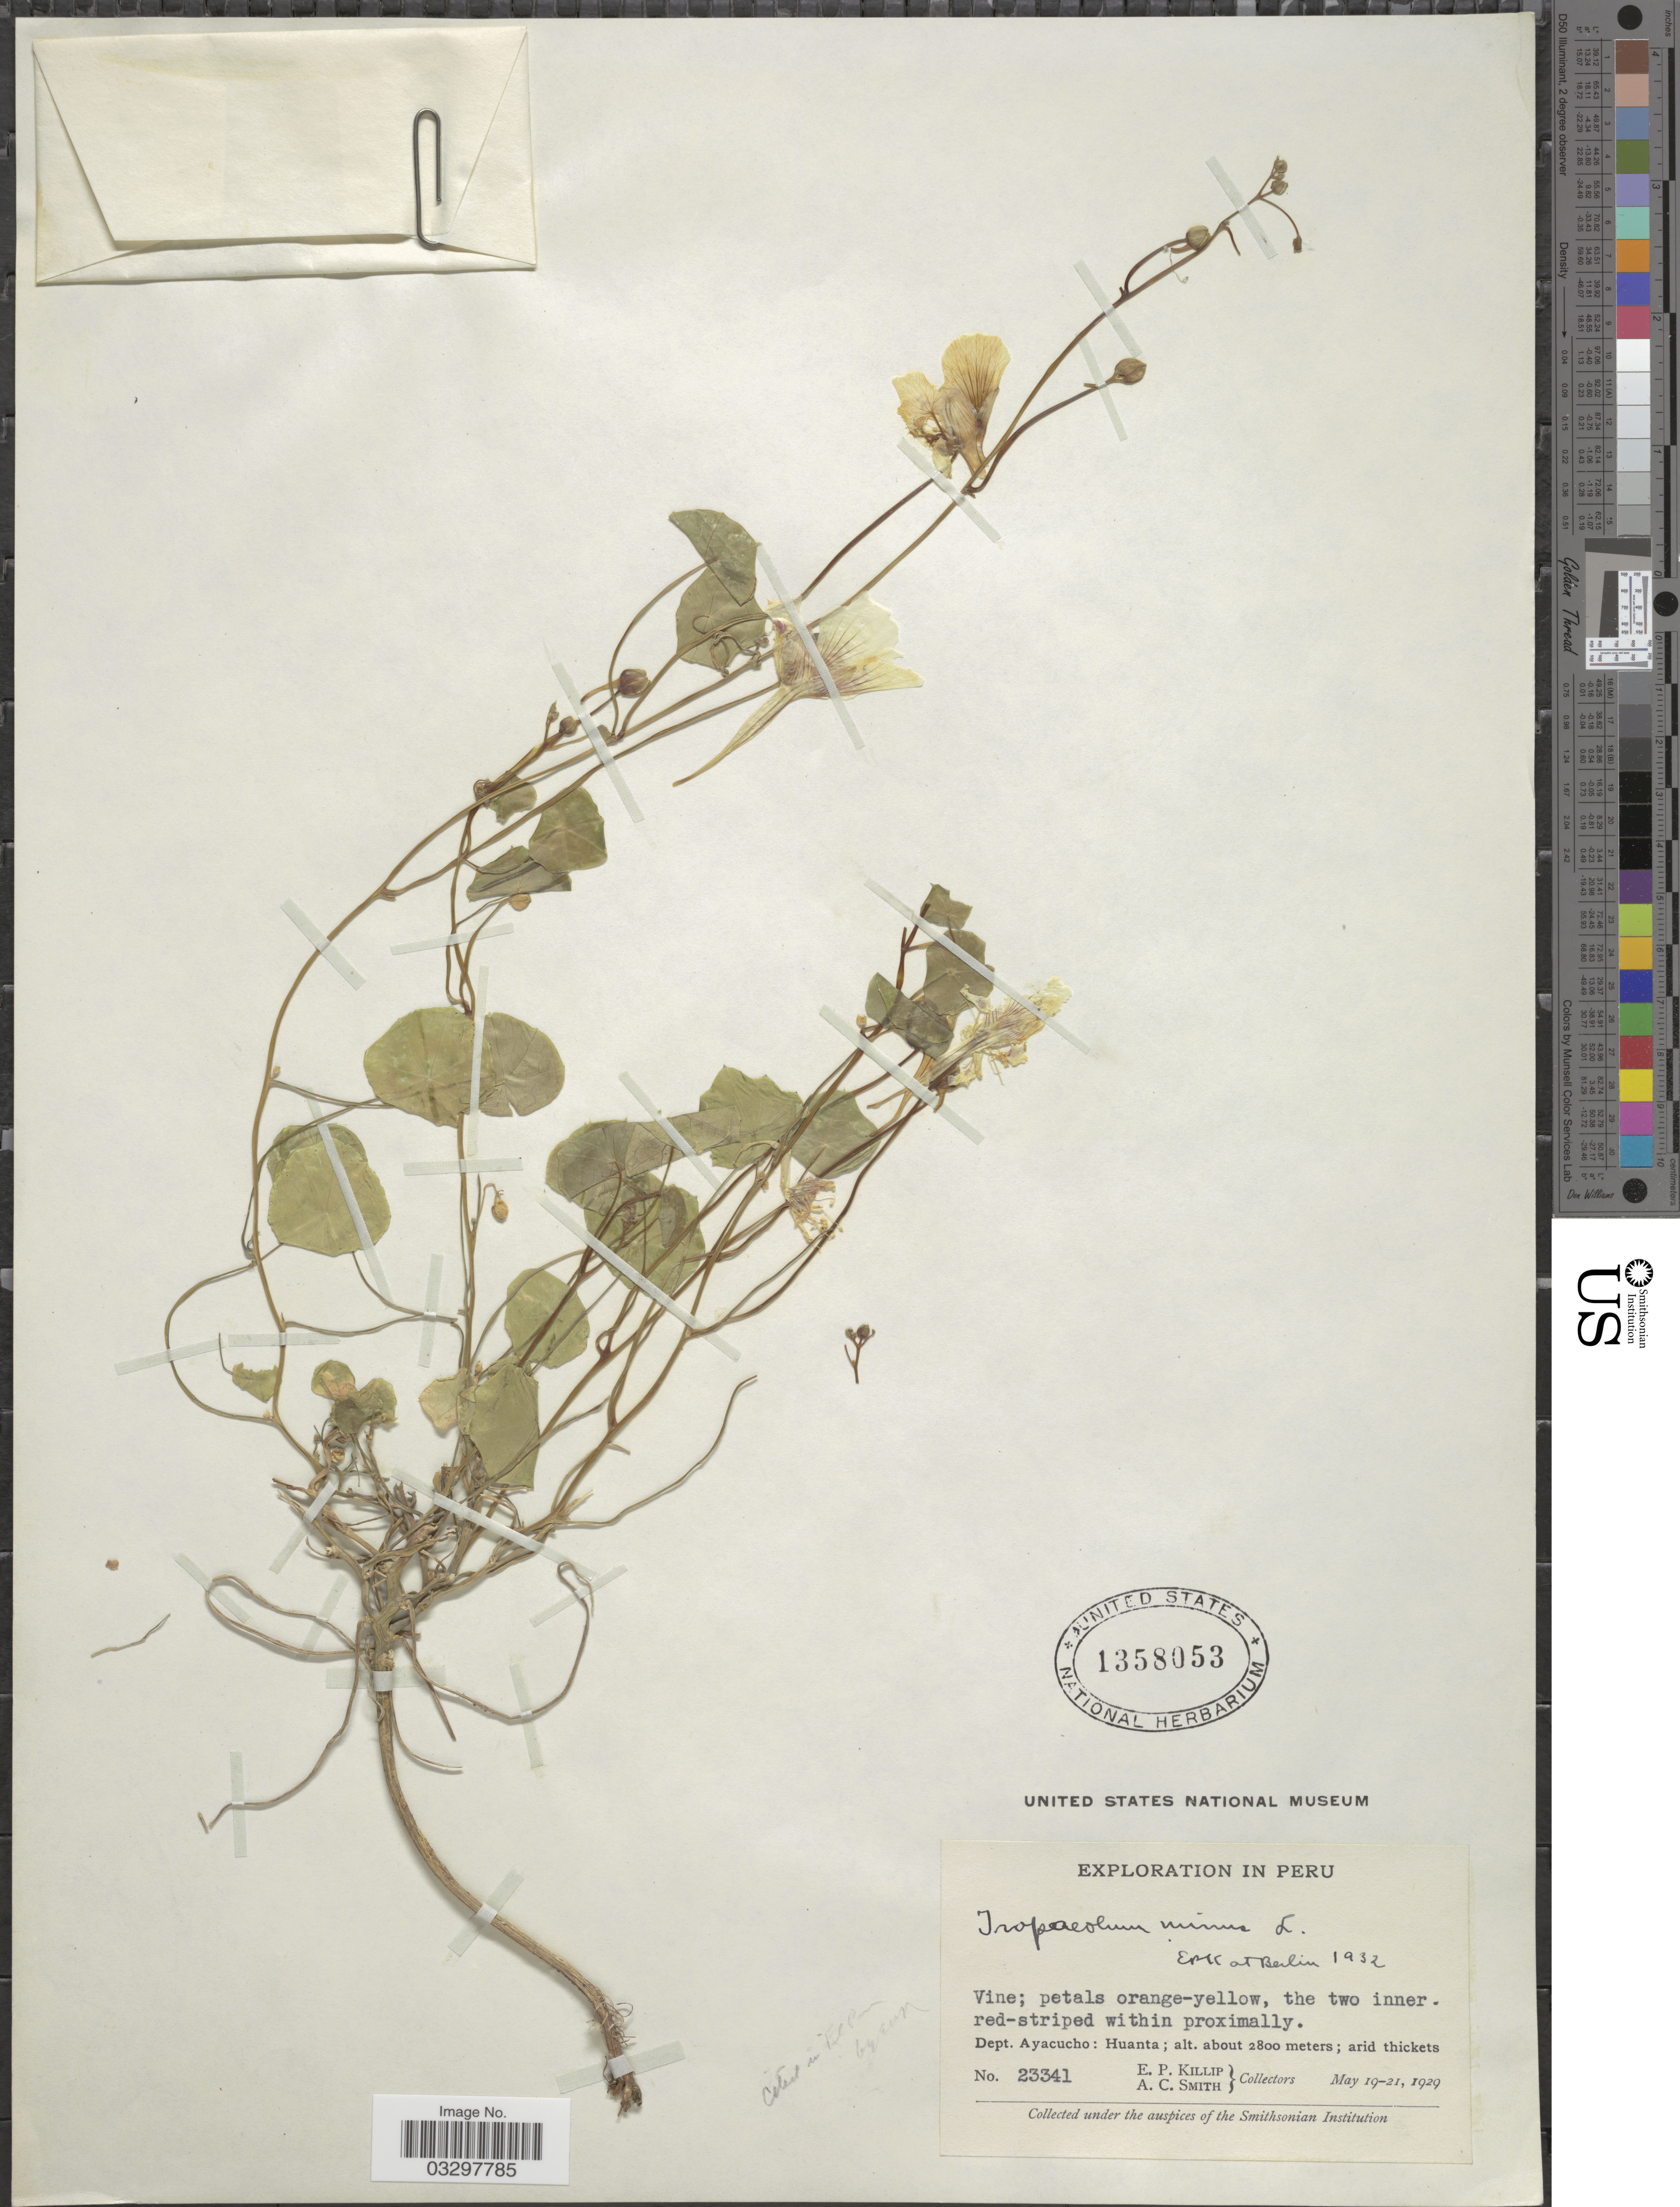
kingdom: Plantae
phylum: Tracheophyta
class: Magnoliopsida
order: Brassicales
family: Tropaeolaceae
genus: Tropaeolum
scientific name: Tropaeolum minus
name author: L.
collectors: E. P. Killip & A. C. Smith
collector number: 23341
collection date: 1929-05-19/1929-05-21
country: Peru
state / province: Ayacucho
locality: Dept. Ayacucho: Huanta.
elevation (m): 2800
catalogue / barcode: US 1358053